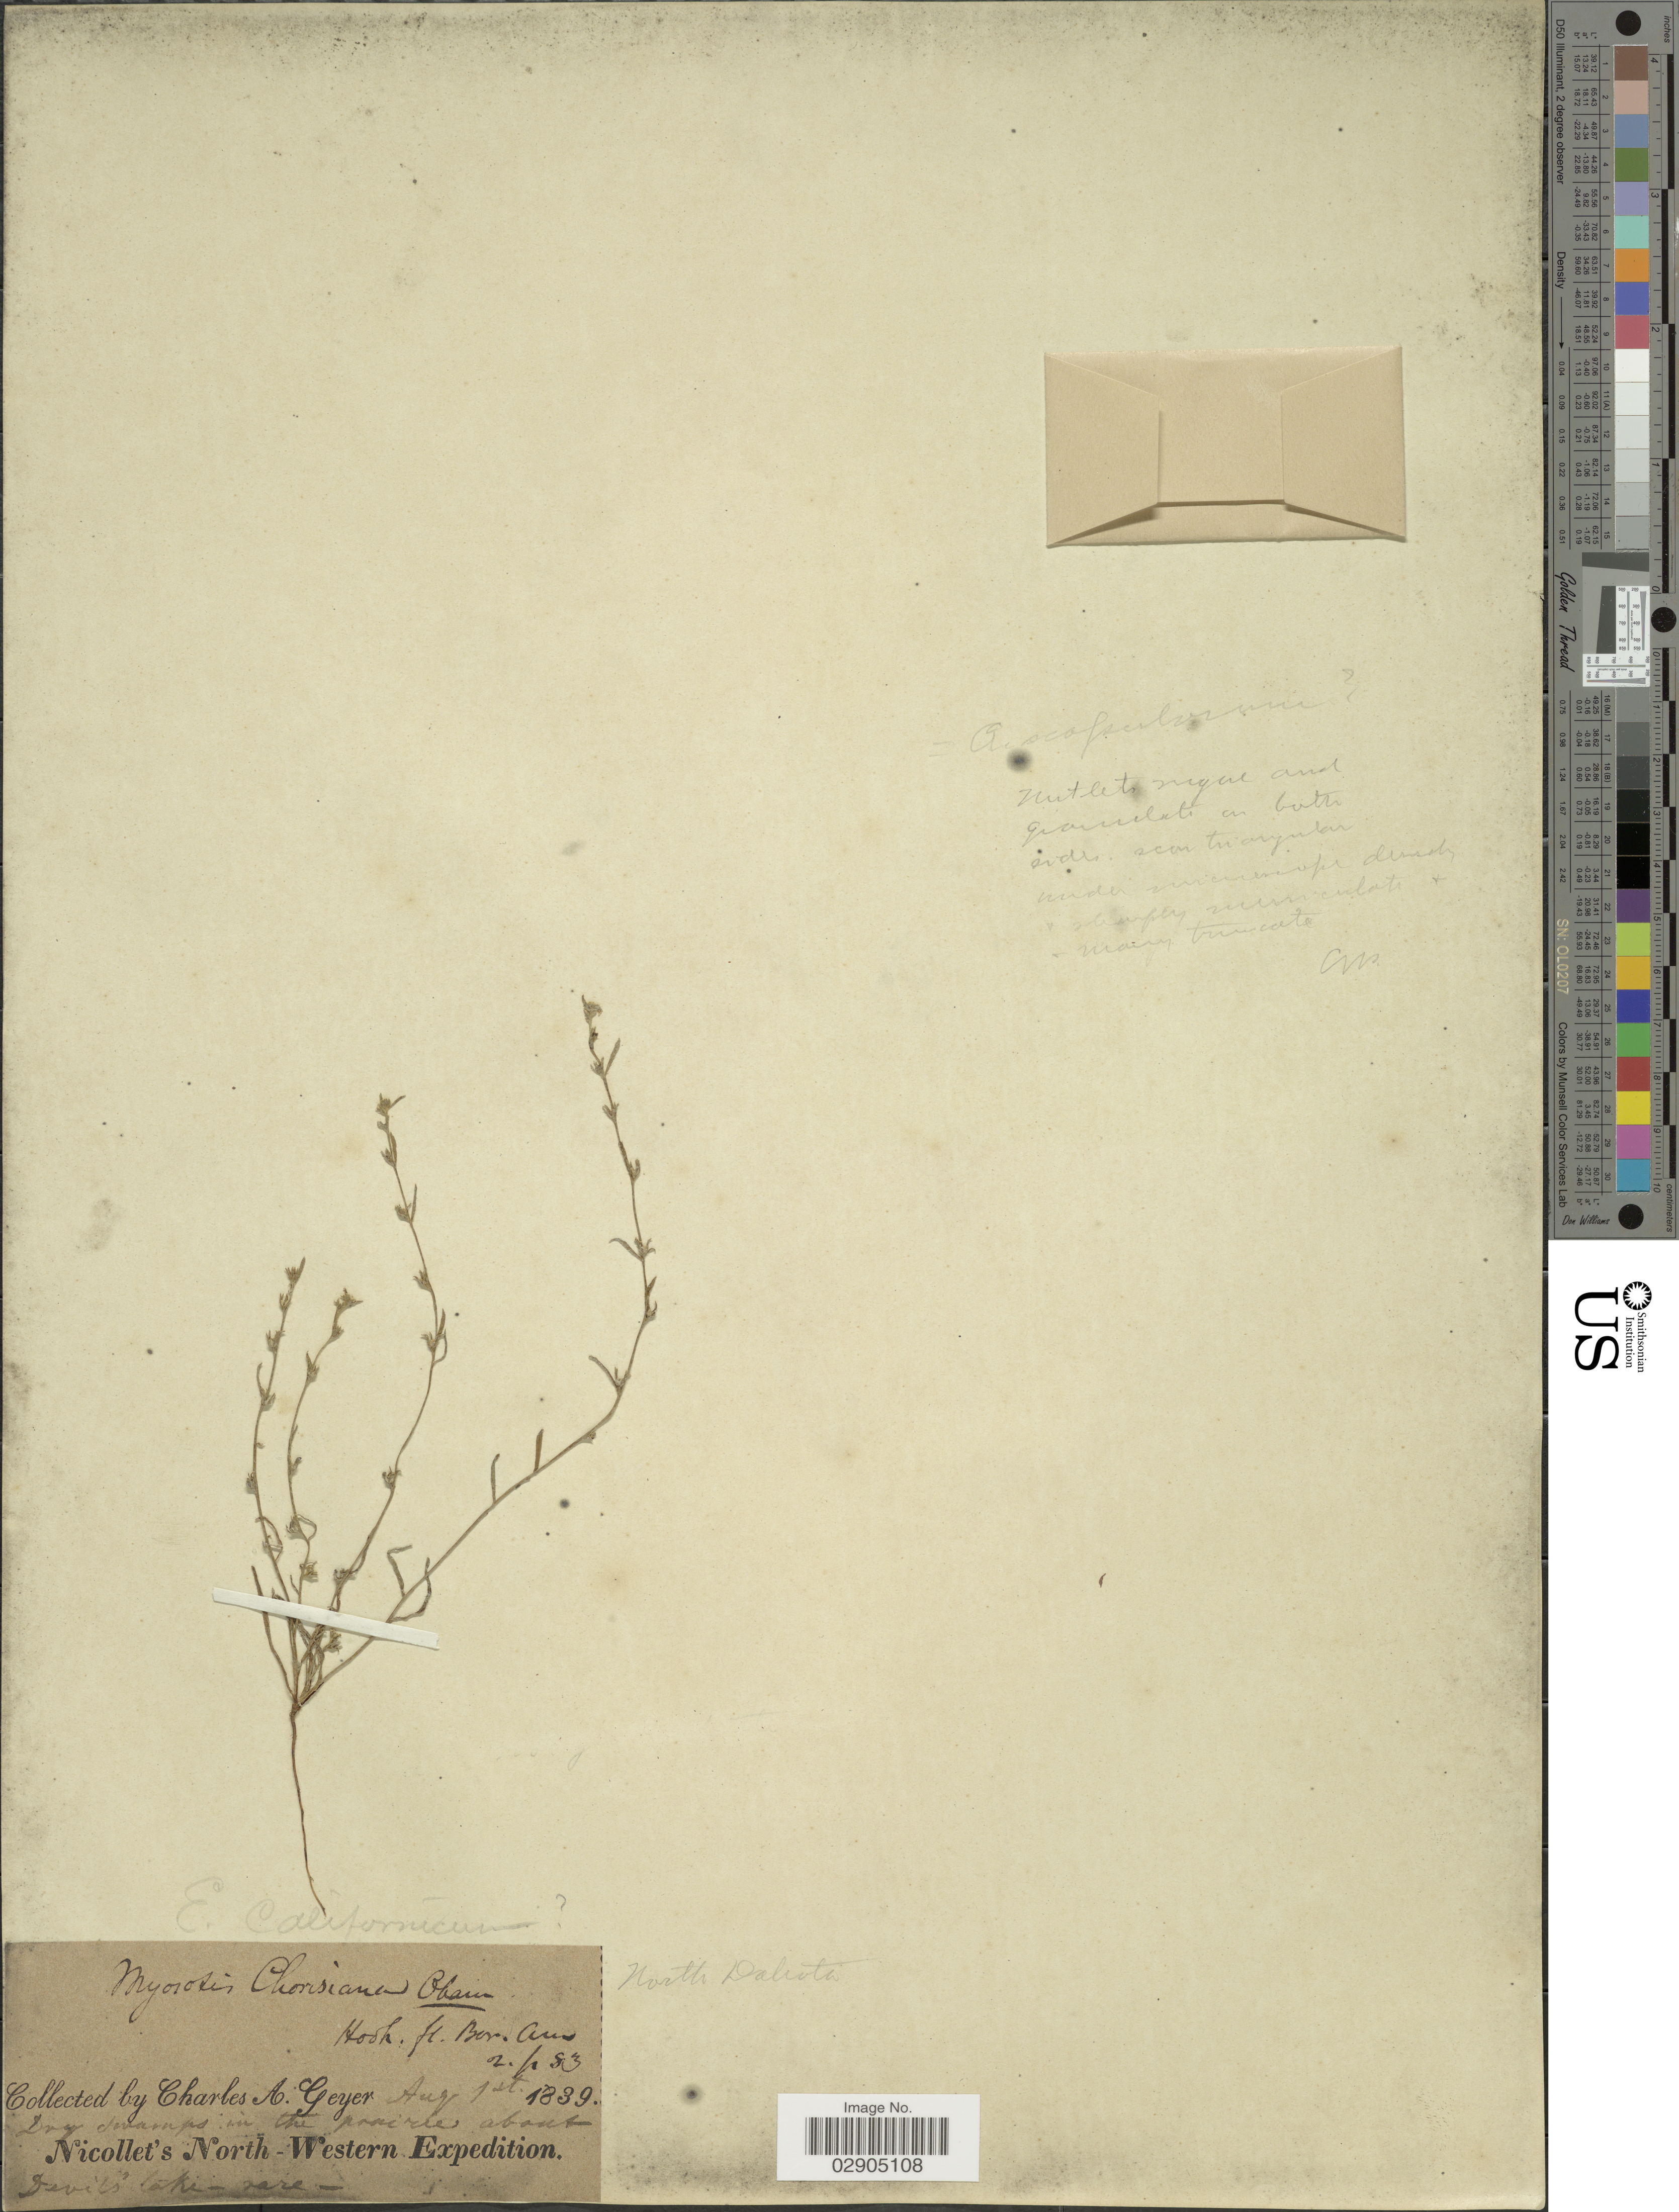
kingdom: Plantae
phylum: Tracheophyta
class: Magnoliopsida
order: Boraginales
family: Boraginaceae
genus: Allocarya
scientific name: Allocarya californica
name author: (Fisch. & C.A. Mey.) Greene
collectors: C. A. Geyer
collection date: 1839-08-01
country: United States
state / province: North Dakota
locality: North-Western. Devil's Lake.